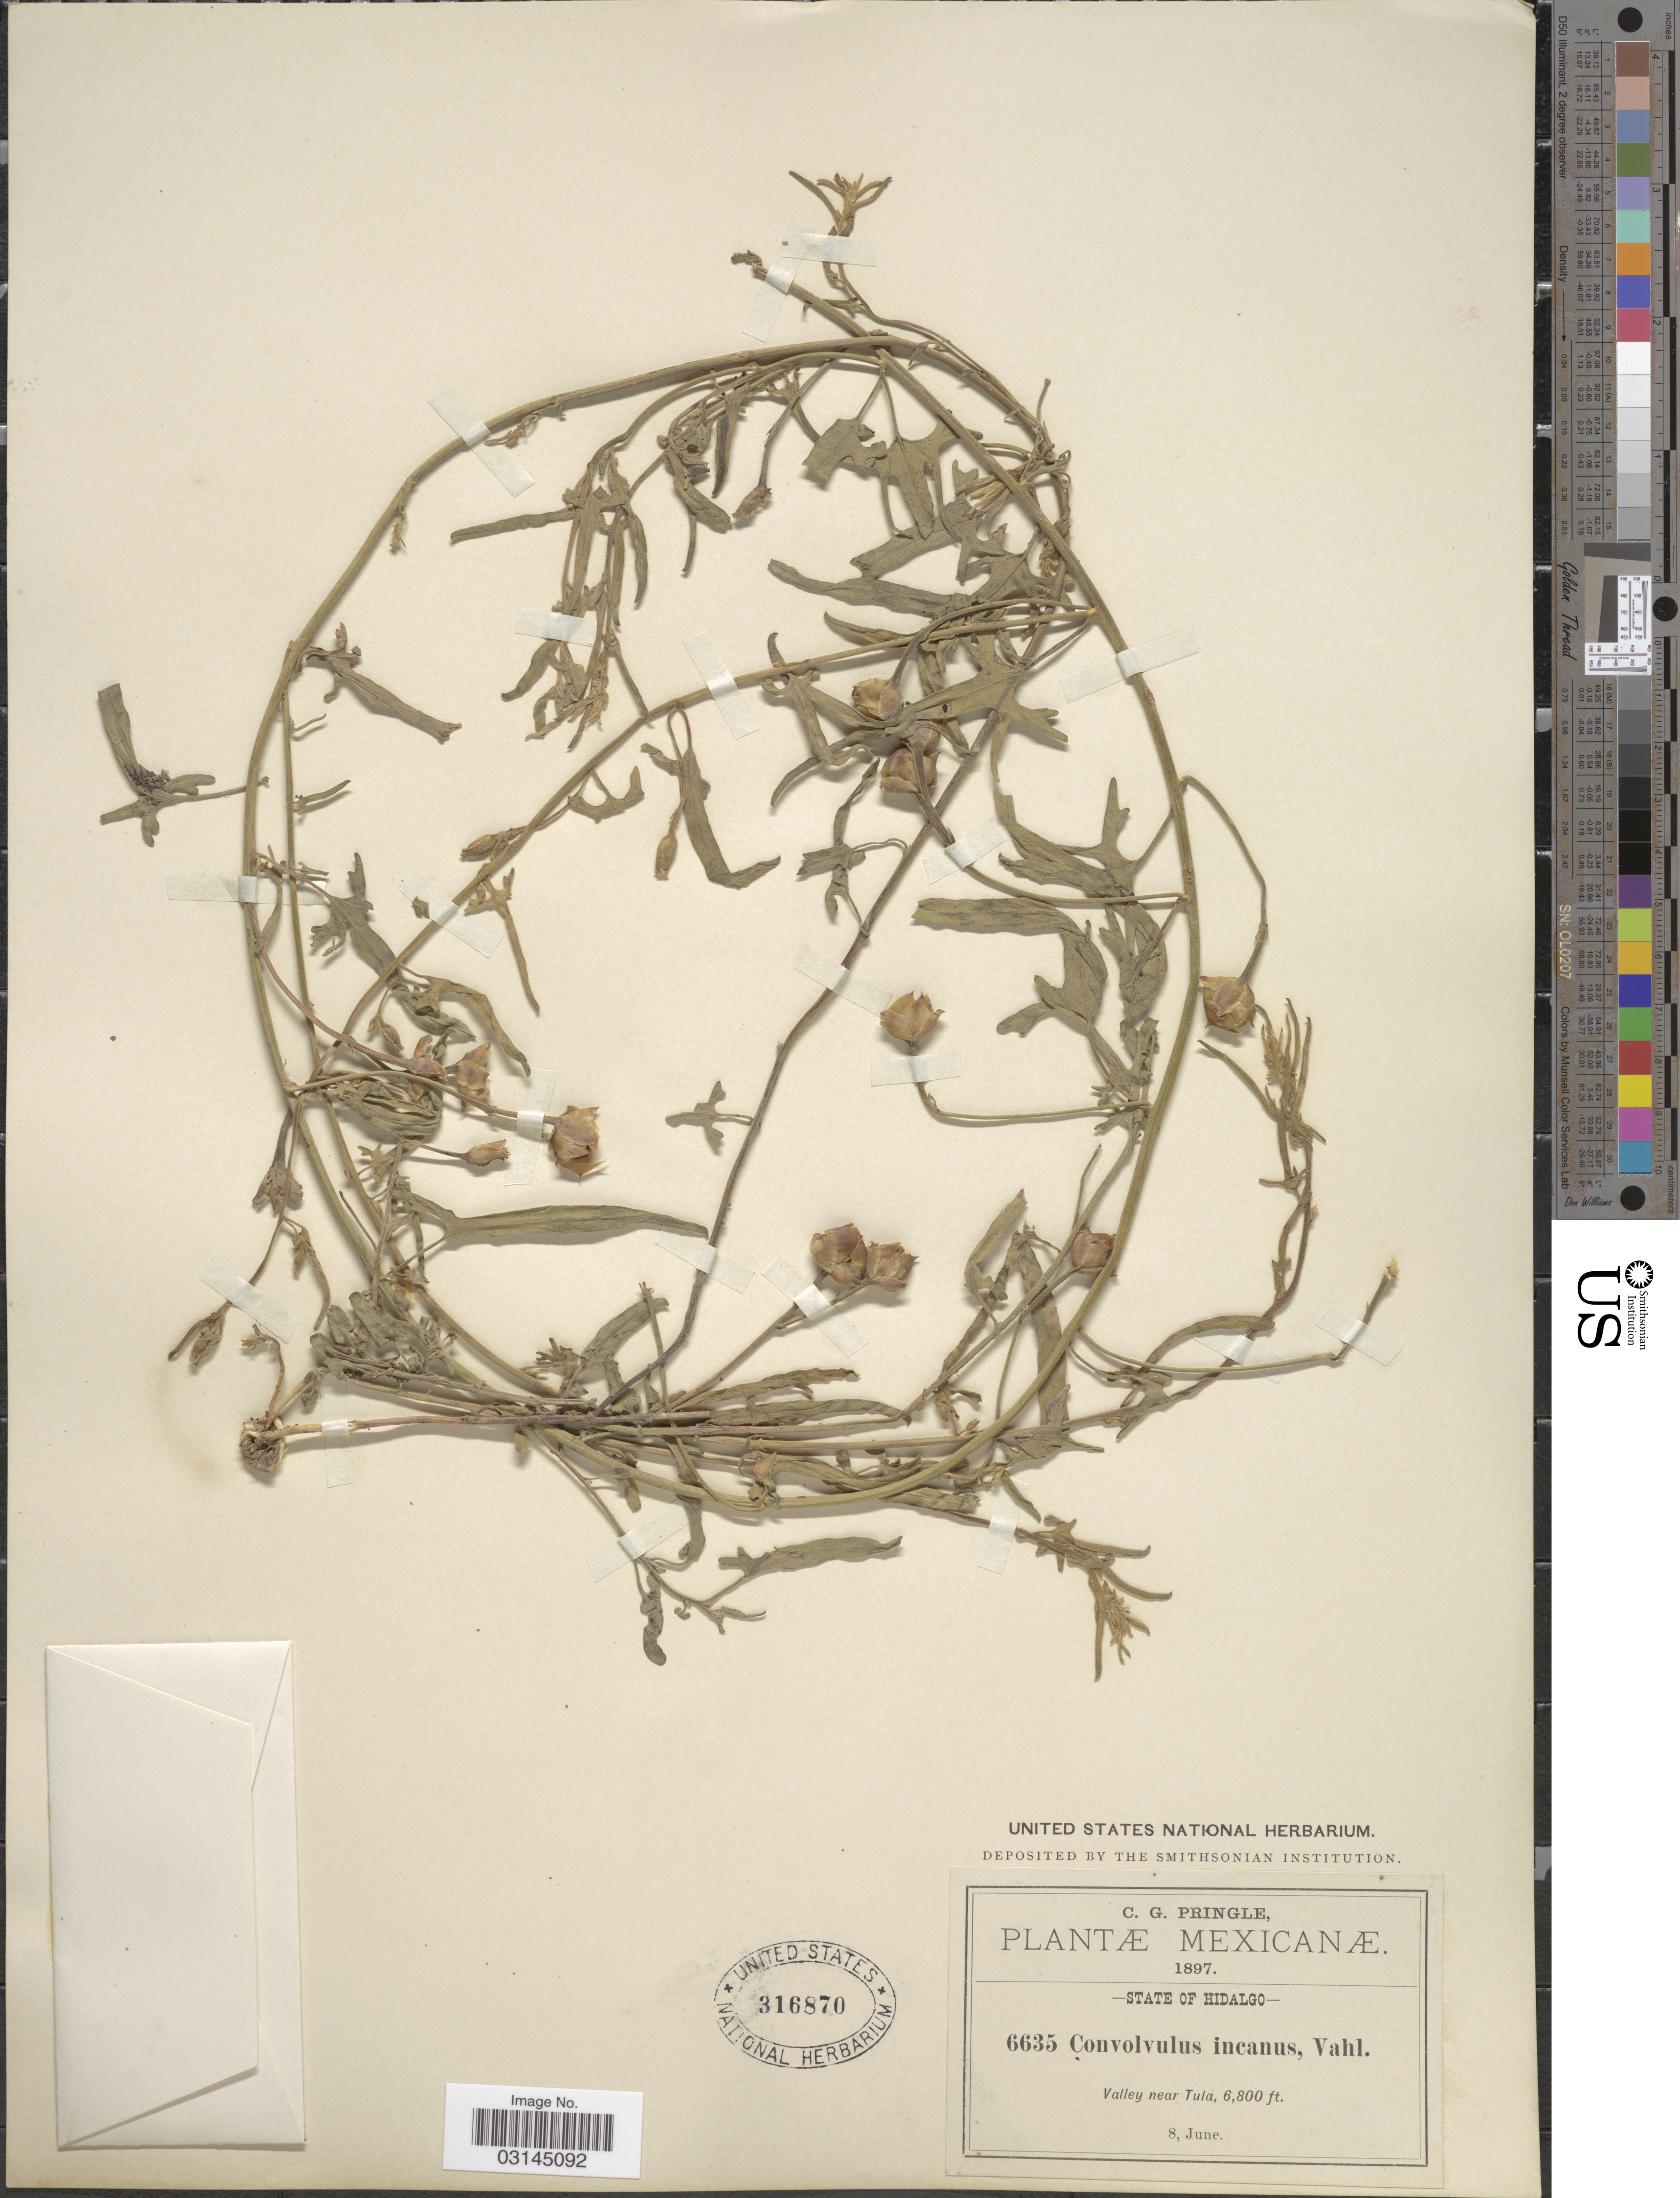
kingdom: Plantae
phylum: Tracheophyta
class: Magnoliopsida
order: Solanales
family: Convolvulaceae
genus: Convolvulus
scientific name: Convolvulus incanus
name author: Vahl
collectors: C. G. Pringle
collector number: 6635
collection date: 1897-06-08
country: Mexico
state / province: Hidalgo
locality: State of Hidalgo. Valley near Tula.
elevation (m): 2073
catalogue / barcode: US 316870